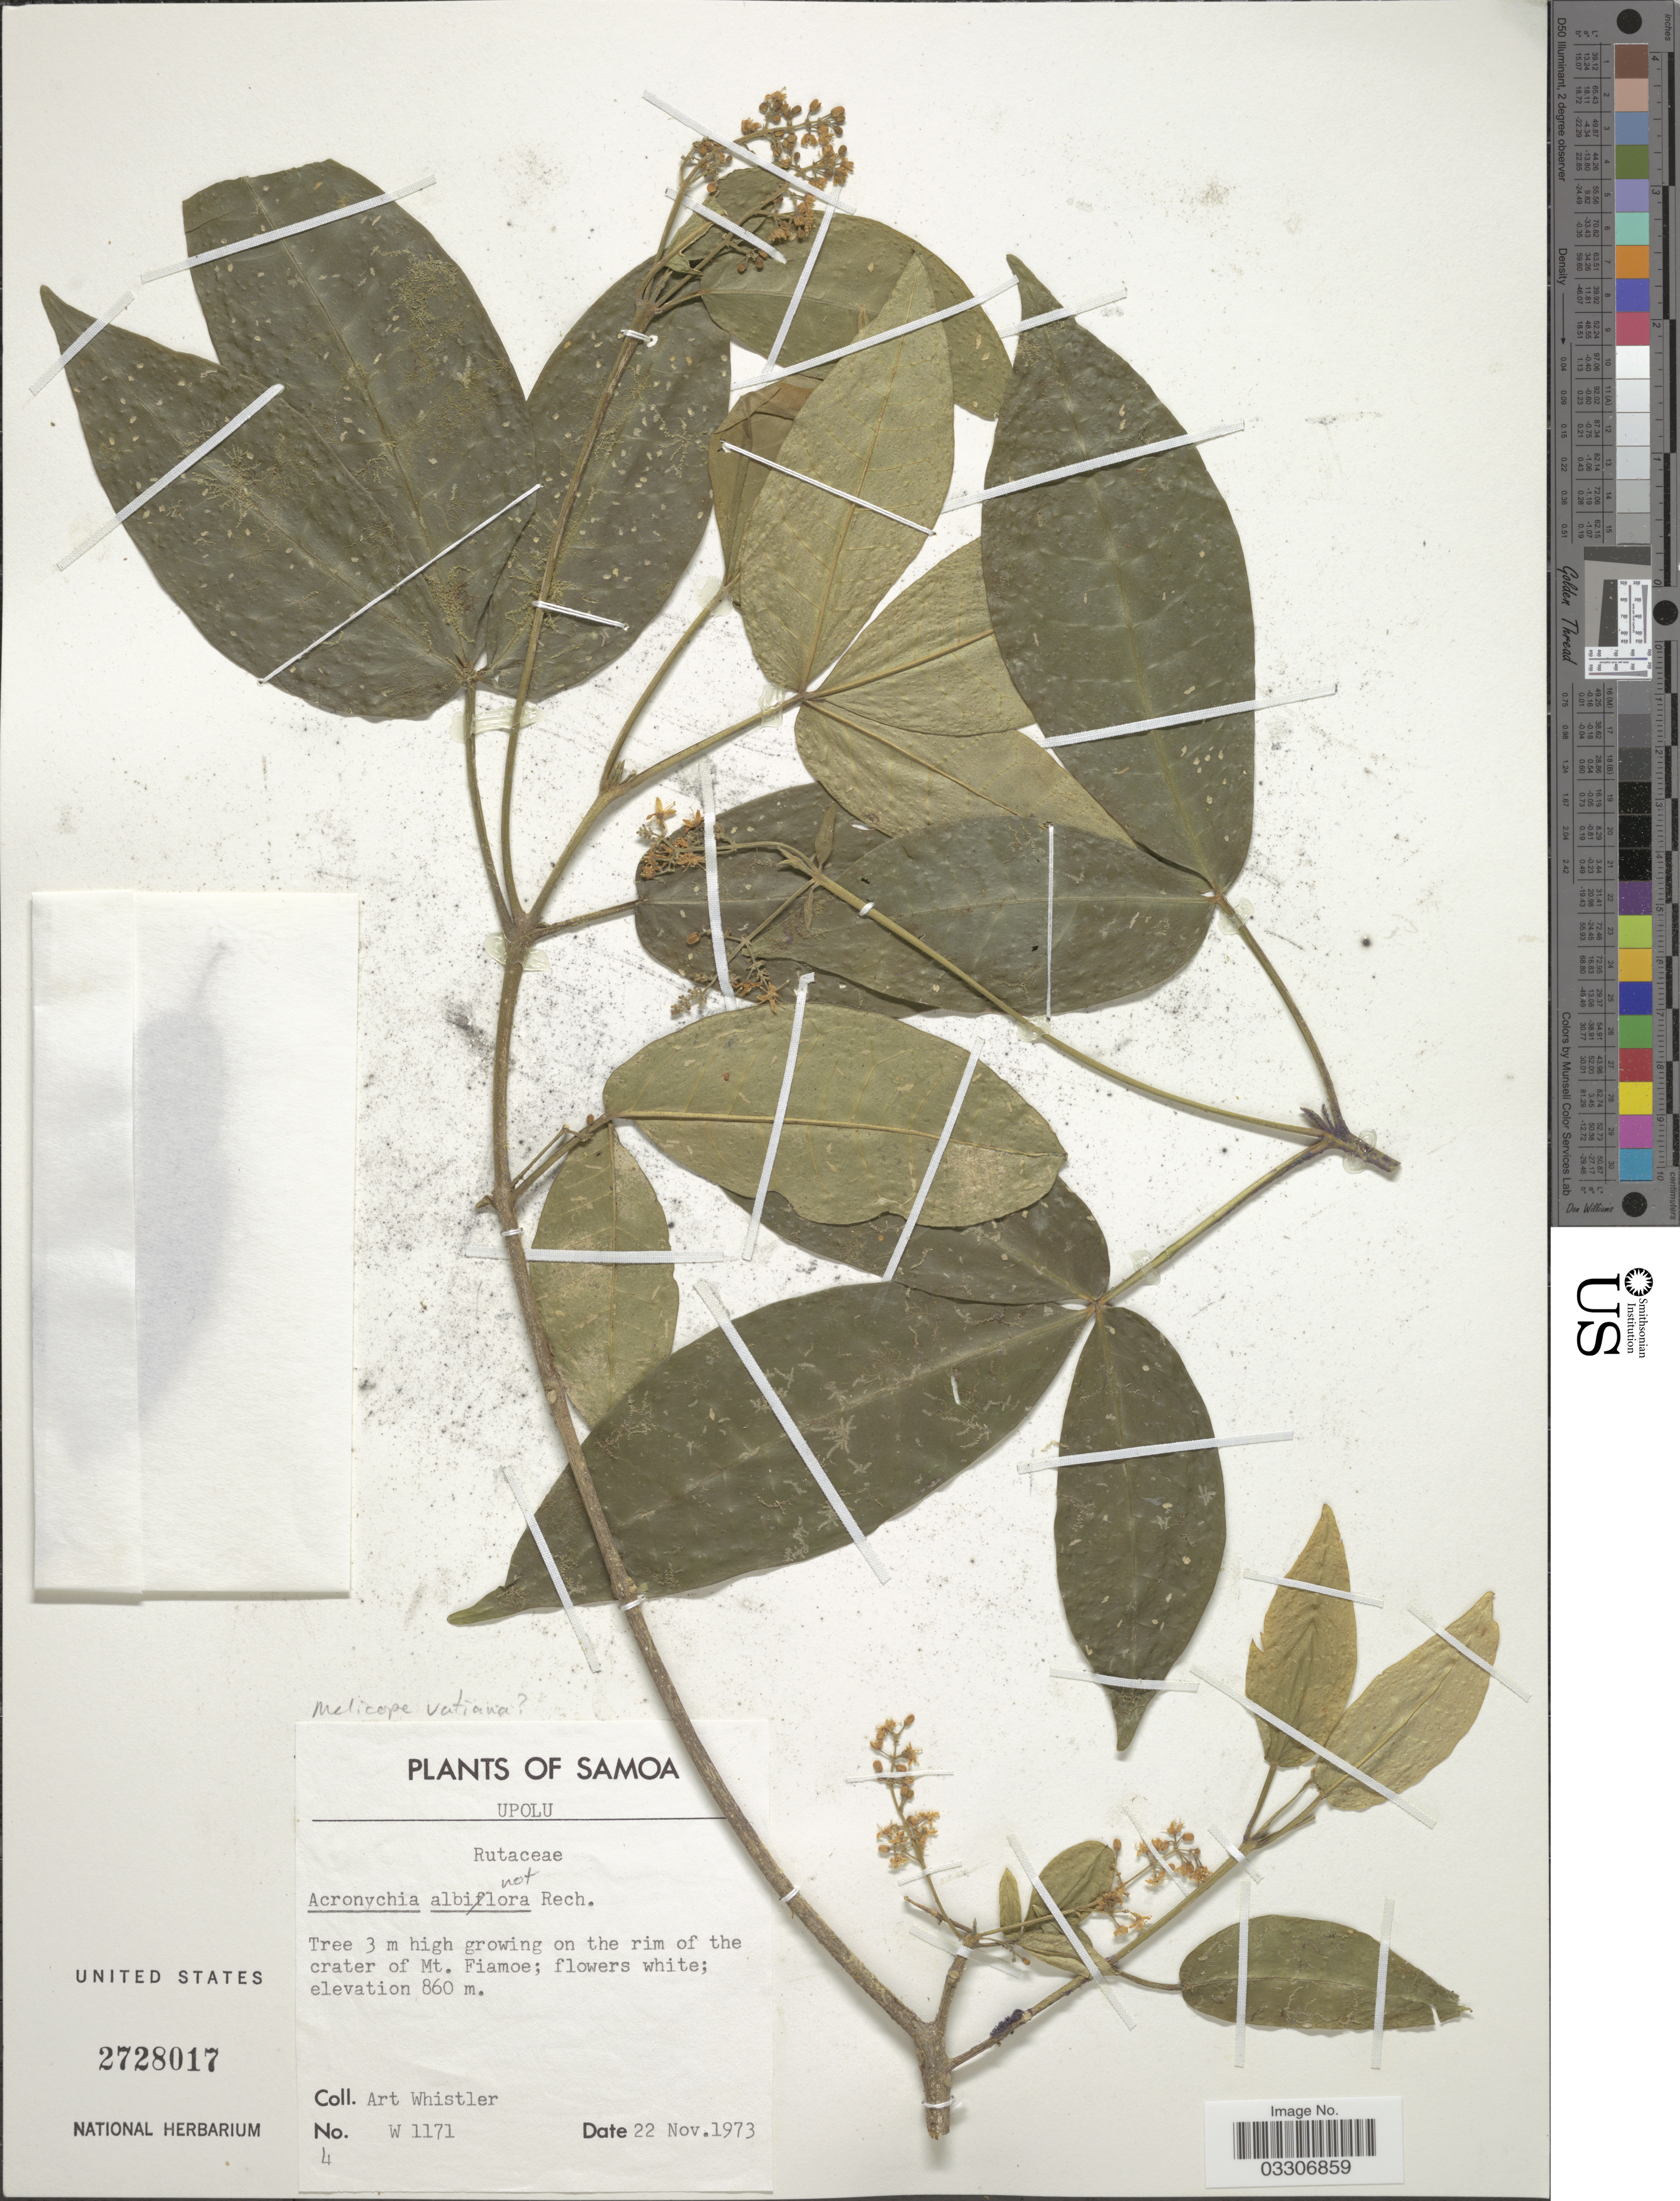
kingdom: Plantae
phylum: Tracheophyta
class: Magnoliopsida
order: Sapindales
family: Rutaceae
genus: Melicope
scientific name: Melicope sp.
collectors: A. Whistler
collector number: W 1171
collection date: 1973-11-22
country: Samoa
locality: Samoa. Upolu. Growing on the rim of the crater of Mt. Fiamoe.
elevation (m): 860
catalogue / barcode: US 2728017